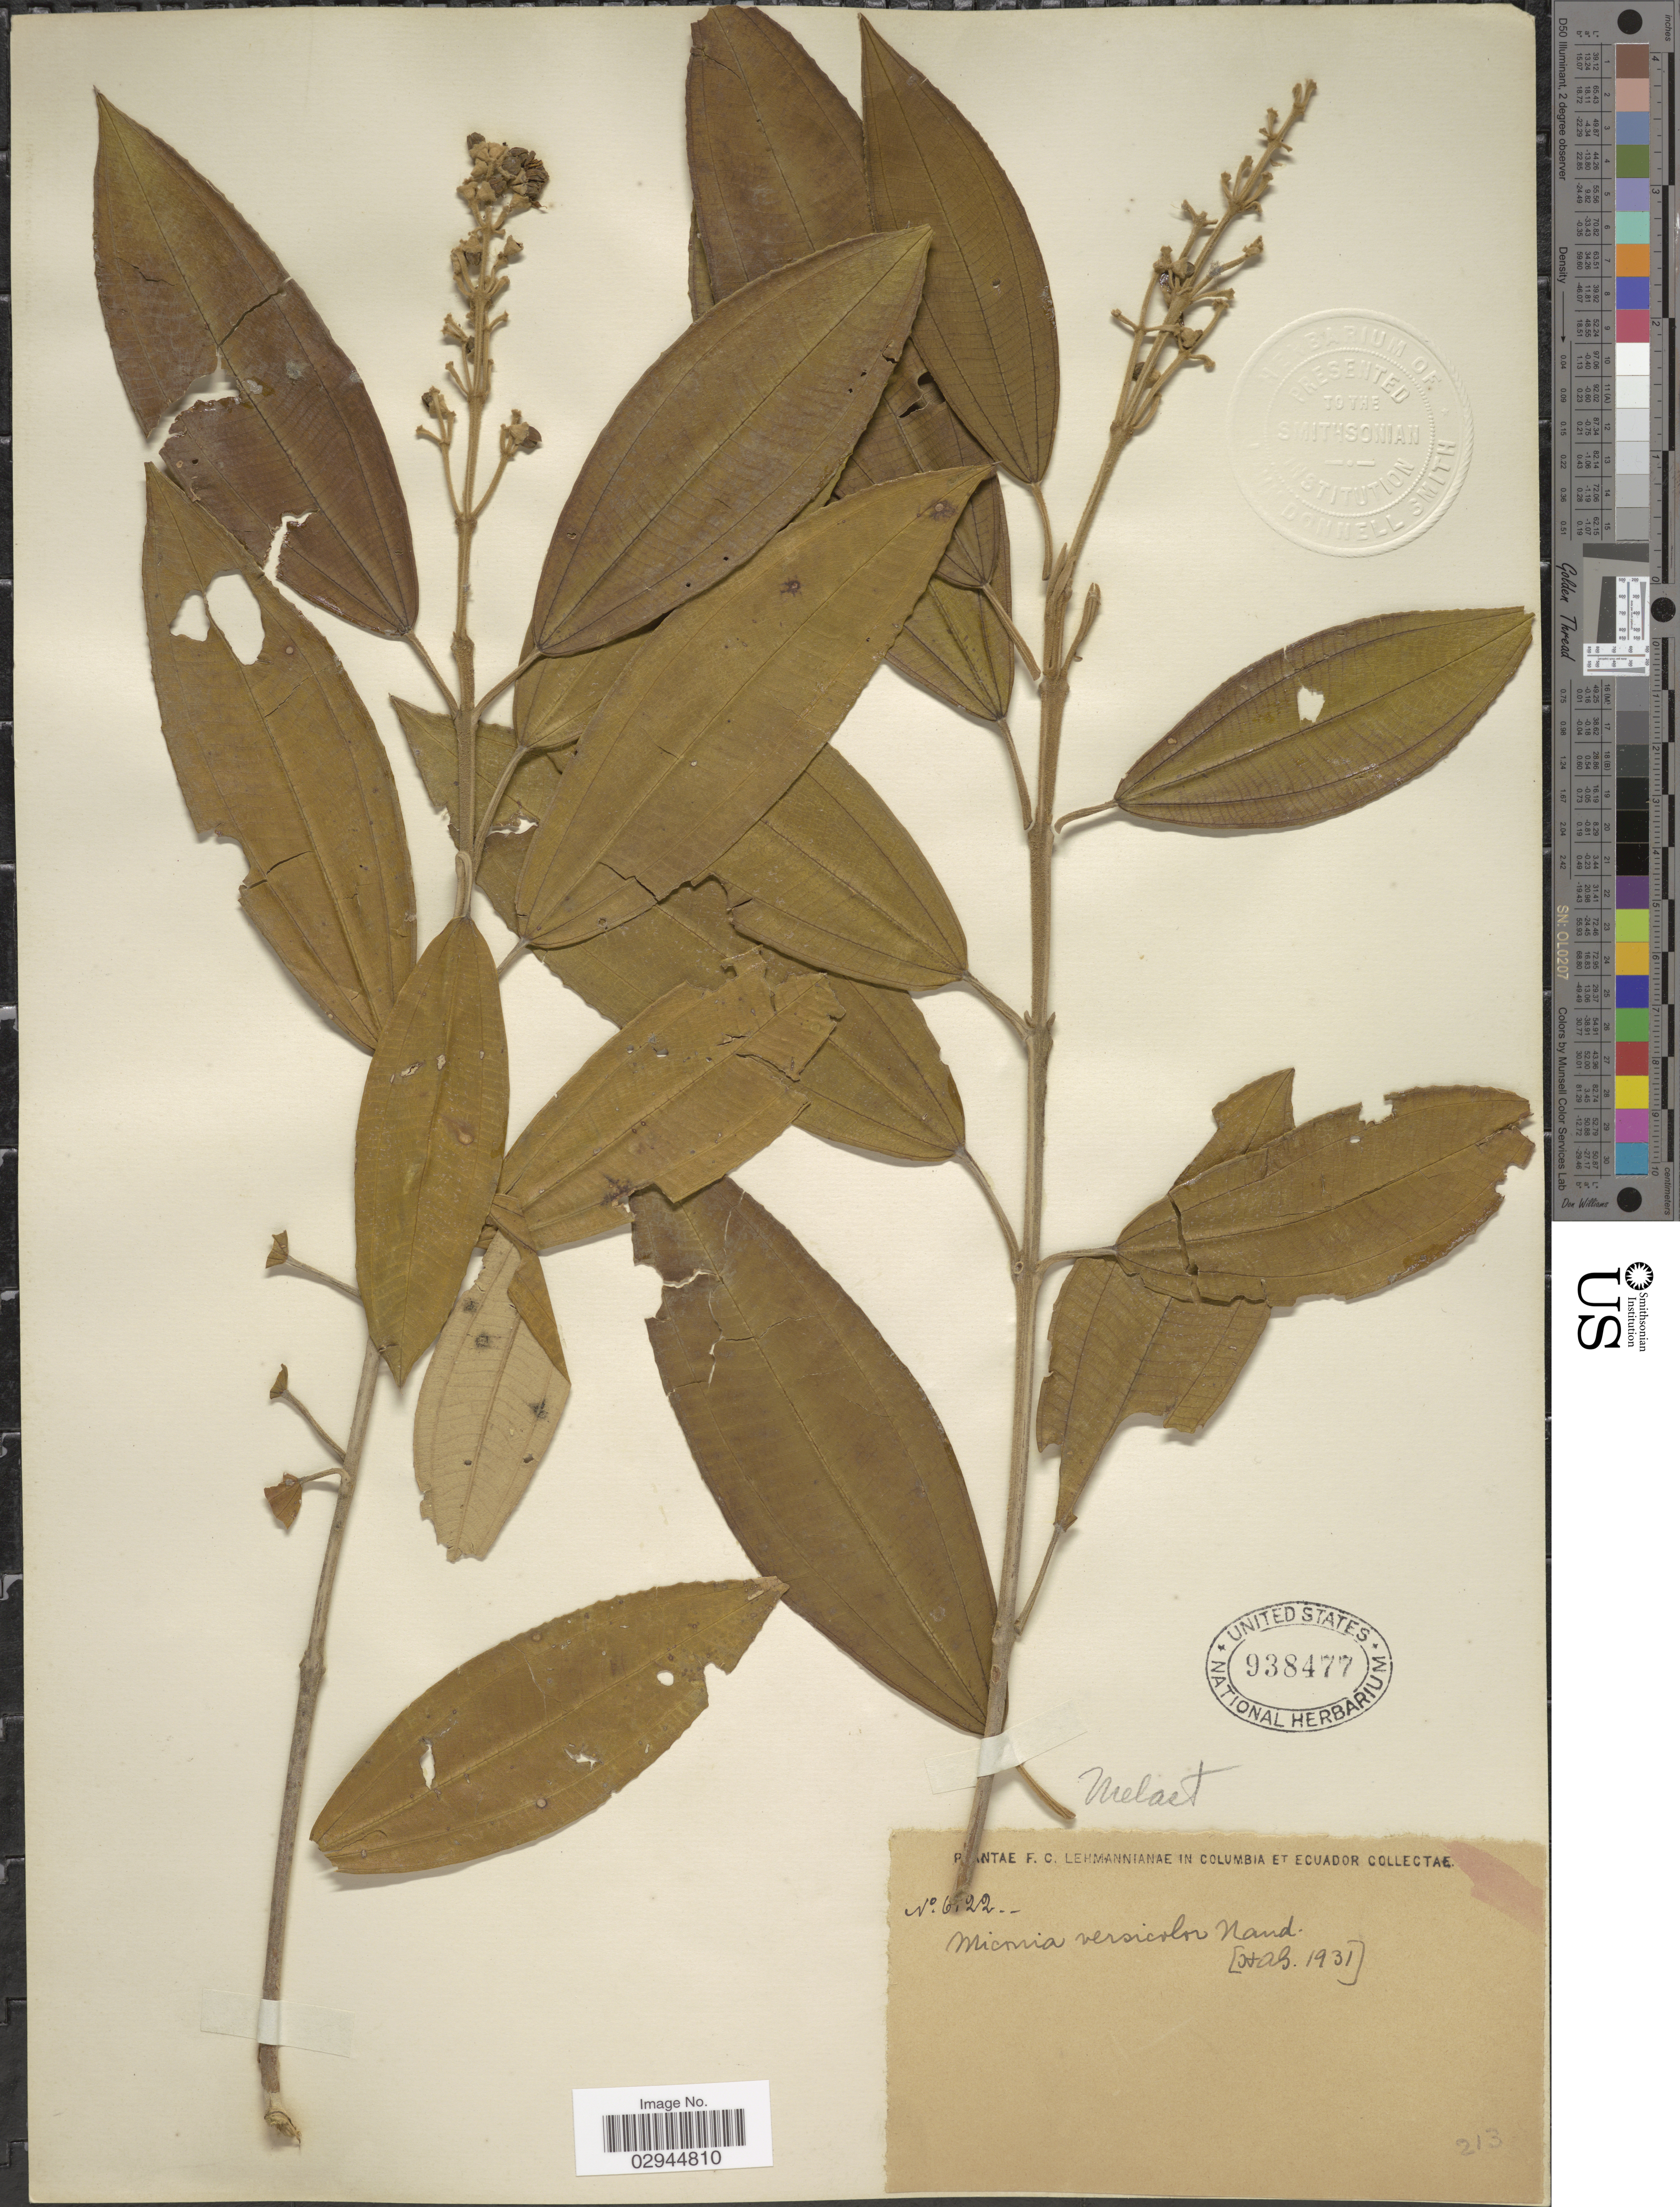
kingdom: Plantae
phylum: Tracheophyta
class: Magnoliopsida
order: Myrtales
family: Melastomataceae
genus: Miconia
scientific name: Miconia versicolor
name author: Naudin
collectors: F. C. Lehmann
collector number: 6122*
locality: Columbia et Ecuador.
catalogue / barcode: US 938477